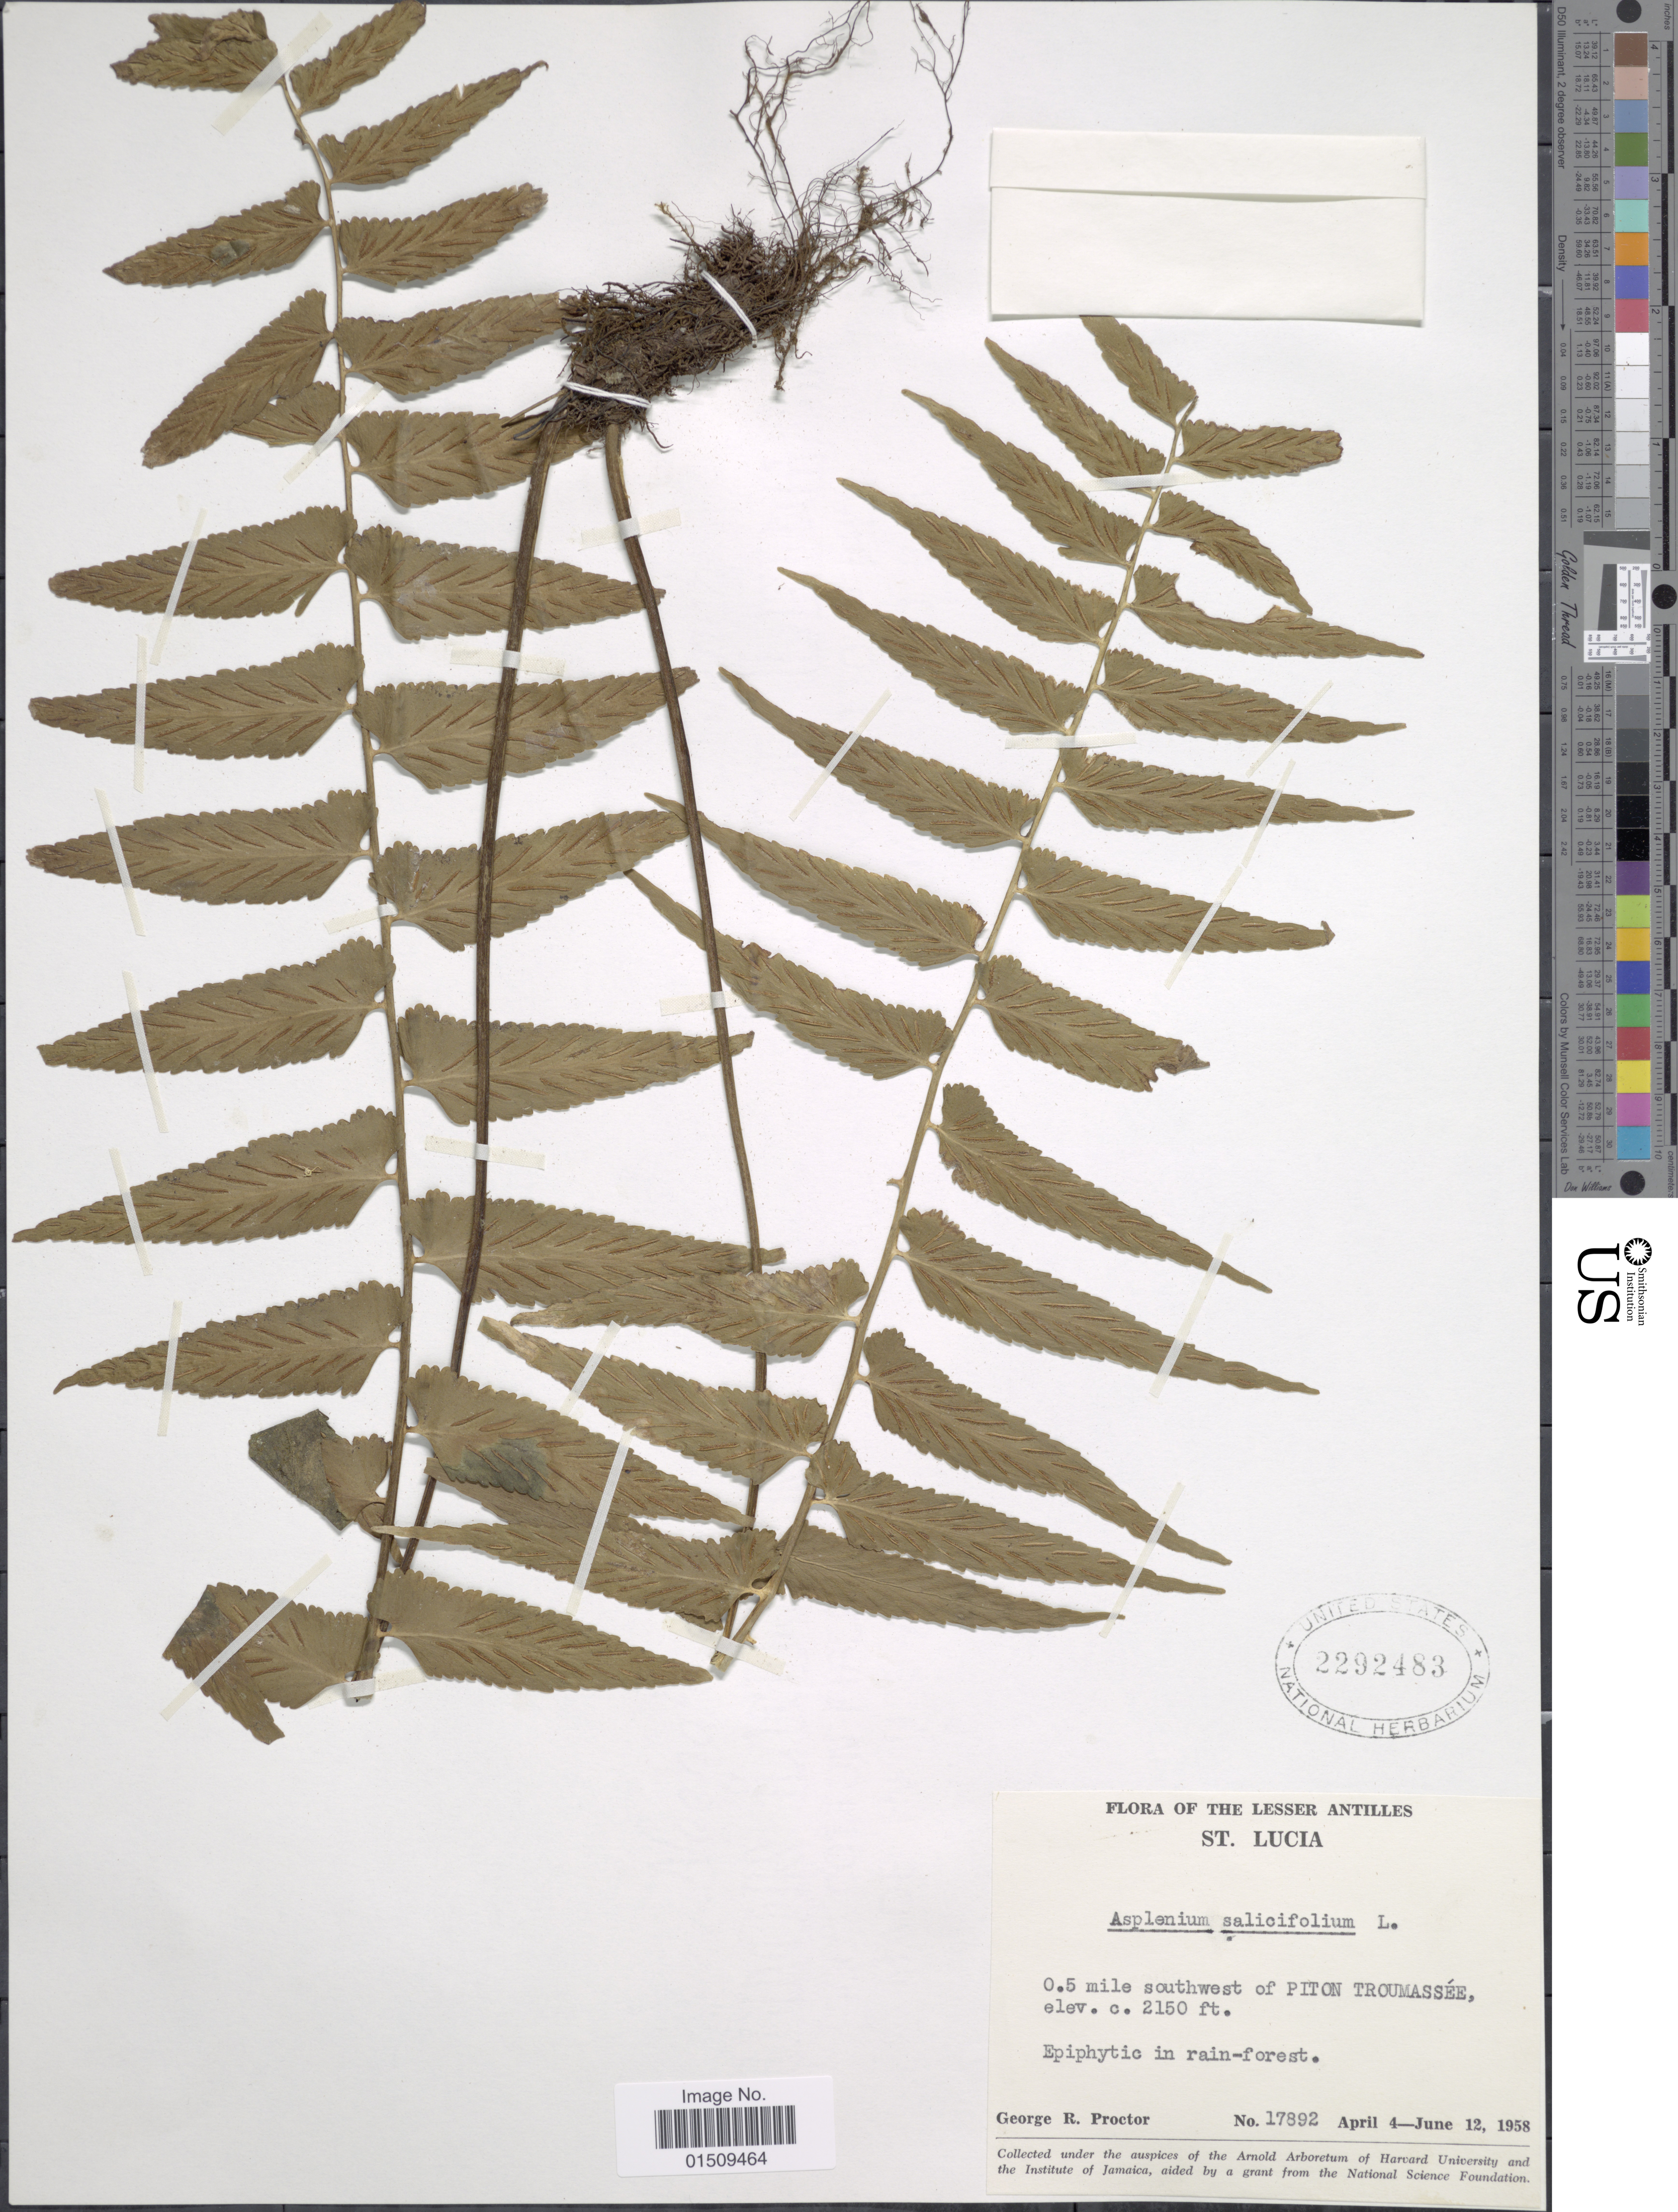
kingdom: Plantae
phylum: Tracheophyta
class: Polypodiopsida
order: Polypodiales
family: Aspleniaceae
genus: Asplenium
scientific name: Asplenium salicifolium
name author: L.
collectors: G. R. Proctor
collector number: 17892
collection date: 1958-04-04/1958-06-12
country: St. Lucia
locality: The Lesser Antilles, St. Lucia. 0.5 mile southwest of Piton Troumassée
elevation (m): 655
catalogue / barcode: US 2292483